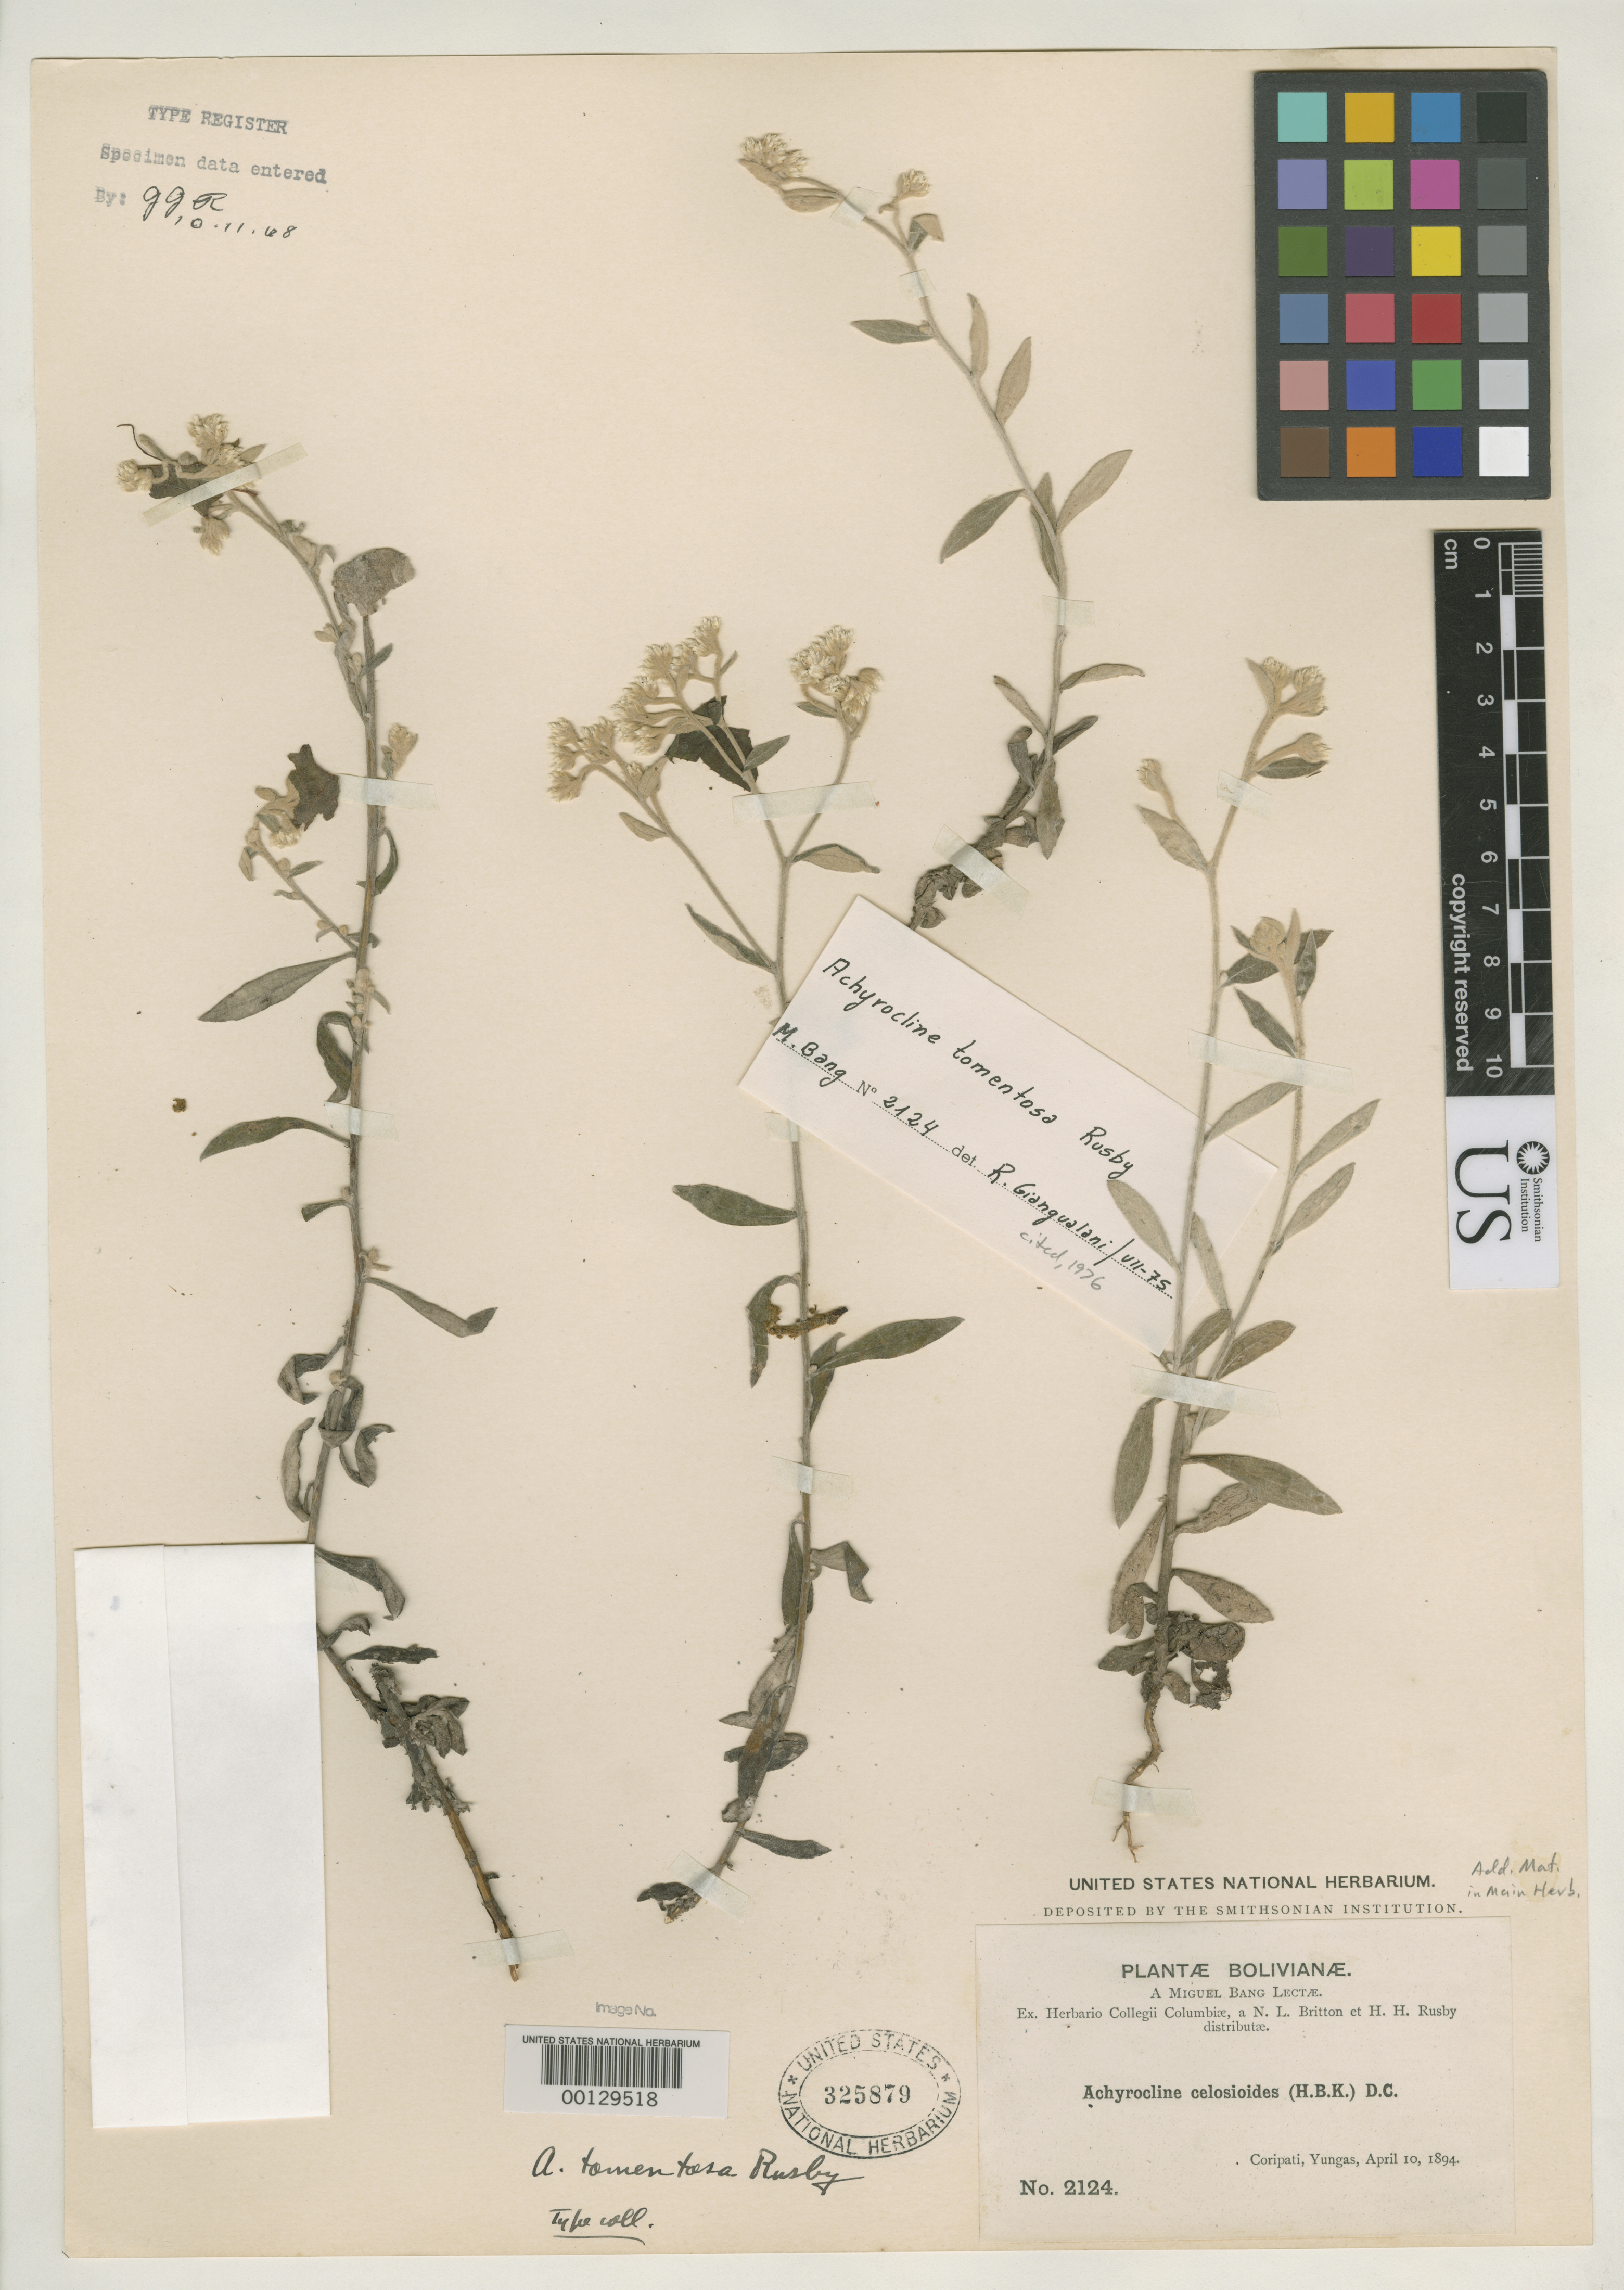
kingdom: Plantae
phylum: Tracheophyta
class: Magnoliopsida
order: Asterales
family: Asteraceae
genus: Achyrocline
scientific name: Achyrocline tomentosa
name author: Rusby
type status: Isotype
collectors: M. Bang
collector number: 2124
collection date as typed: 10 Apr 1894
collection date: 1894-04-10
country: Bolivia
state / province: La Paz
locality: Coripati, Yungas Mountains.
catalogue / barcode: US 325879